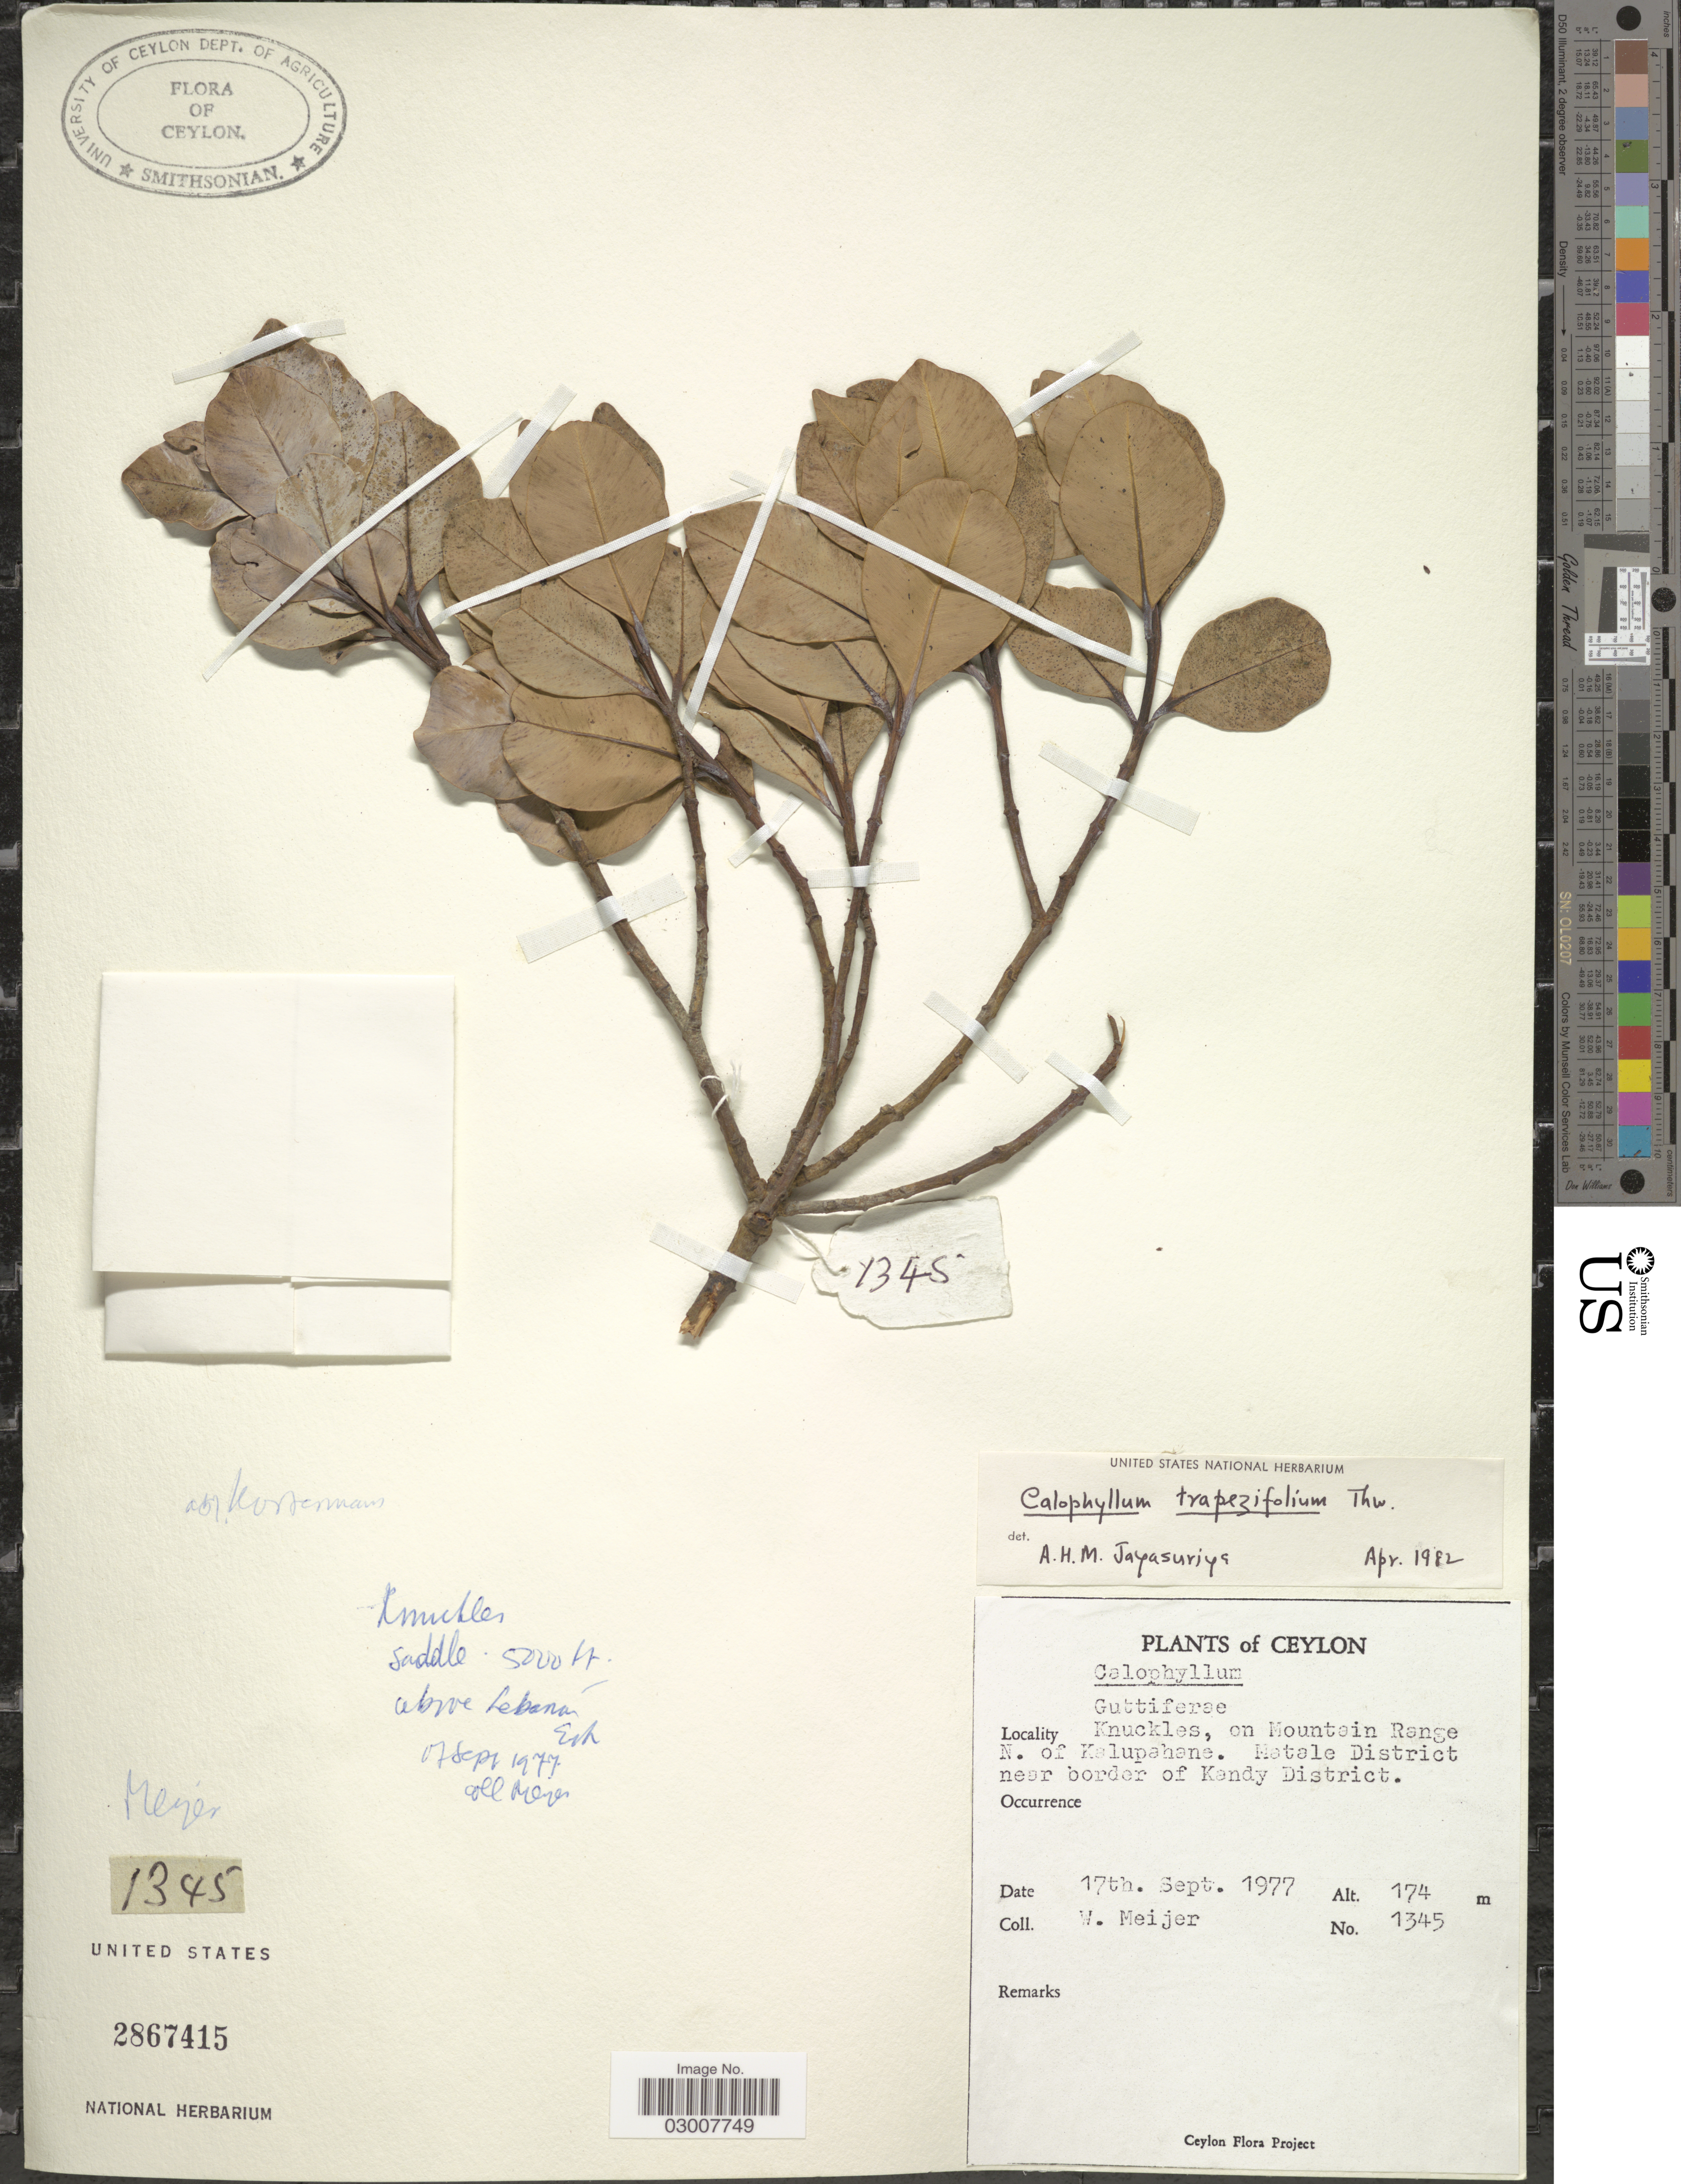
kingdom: Plantae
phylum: Tracheophyta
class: Magnoliopsida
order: Malpighiales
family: Calophyllaceae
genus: Calophyllum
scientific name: Calophyllum trapezifolium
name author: Thwaites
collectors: W. Meijer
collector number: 1345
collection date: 1977-09-17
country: Sri Lanka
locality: Ceylon. Knuckles, on Mountain Range N. of Kalupahane. Matale District near border of Kandy District.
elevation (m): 174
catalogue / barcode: US 2867415